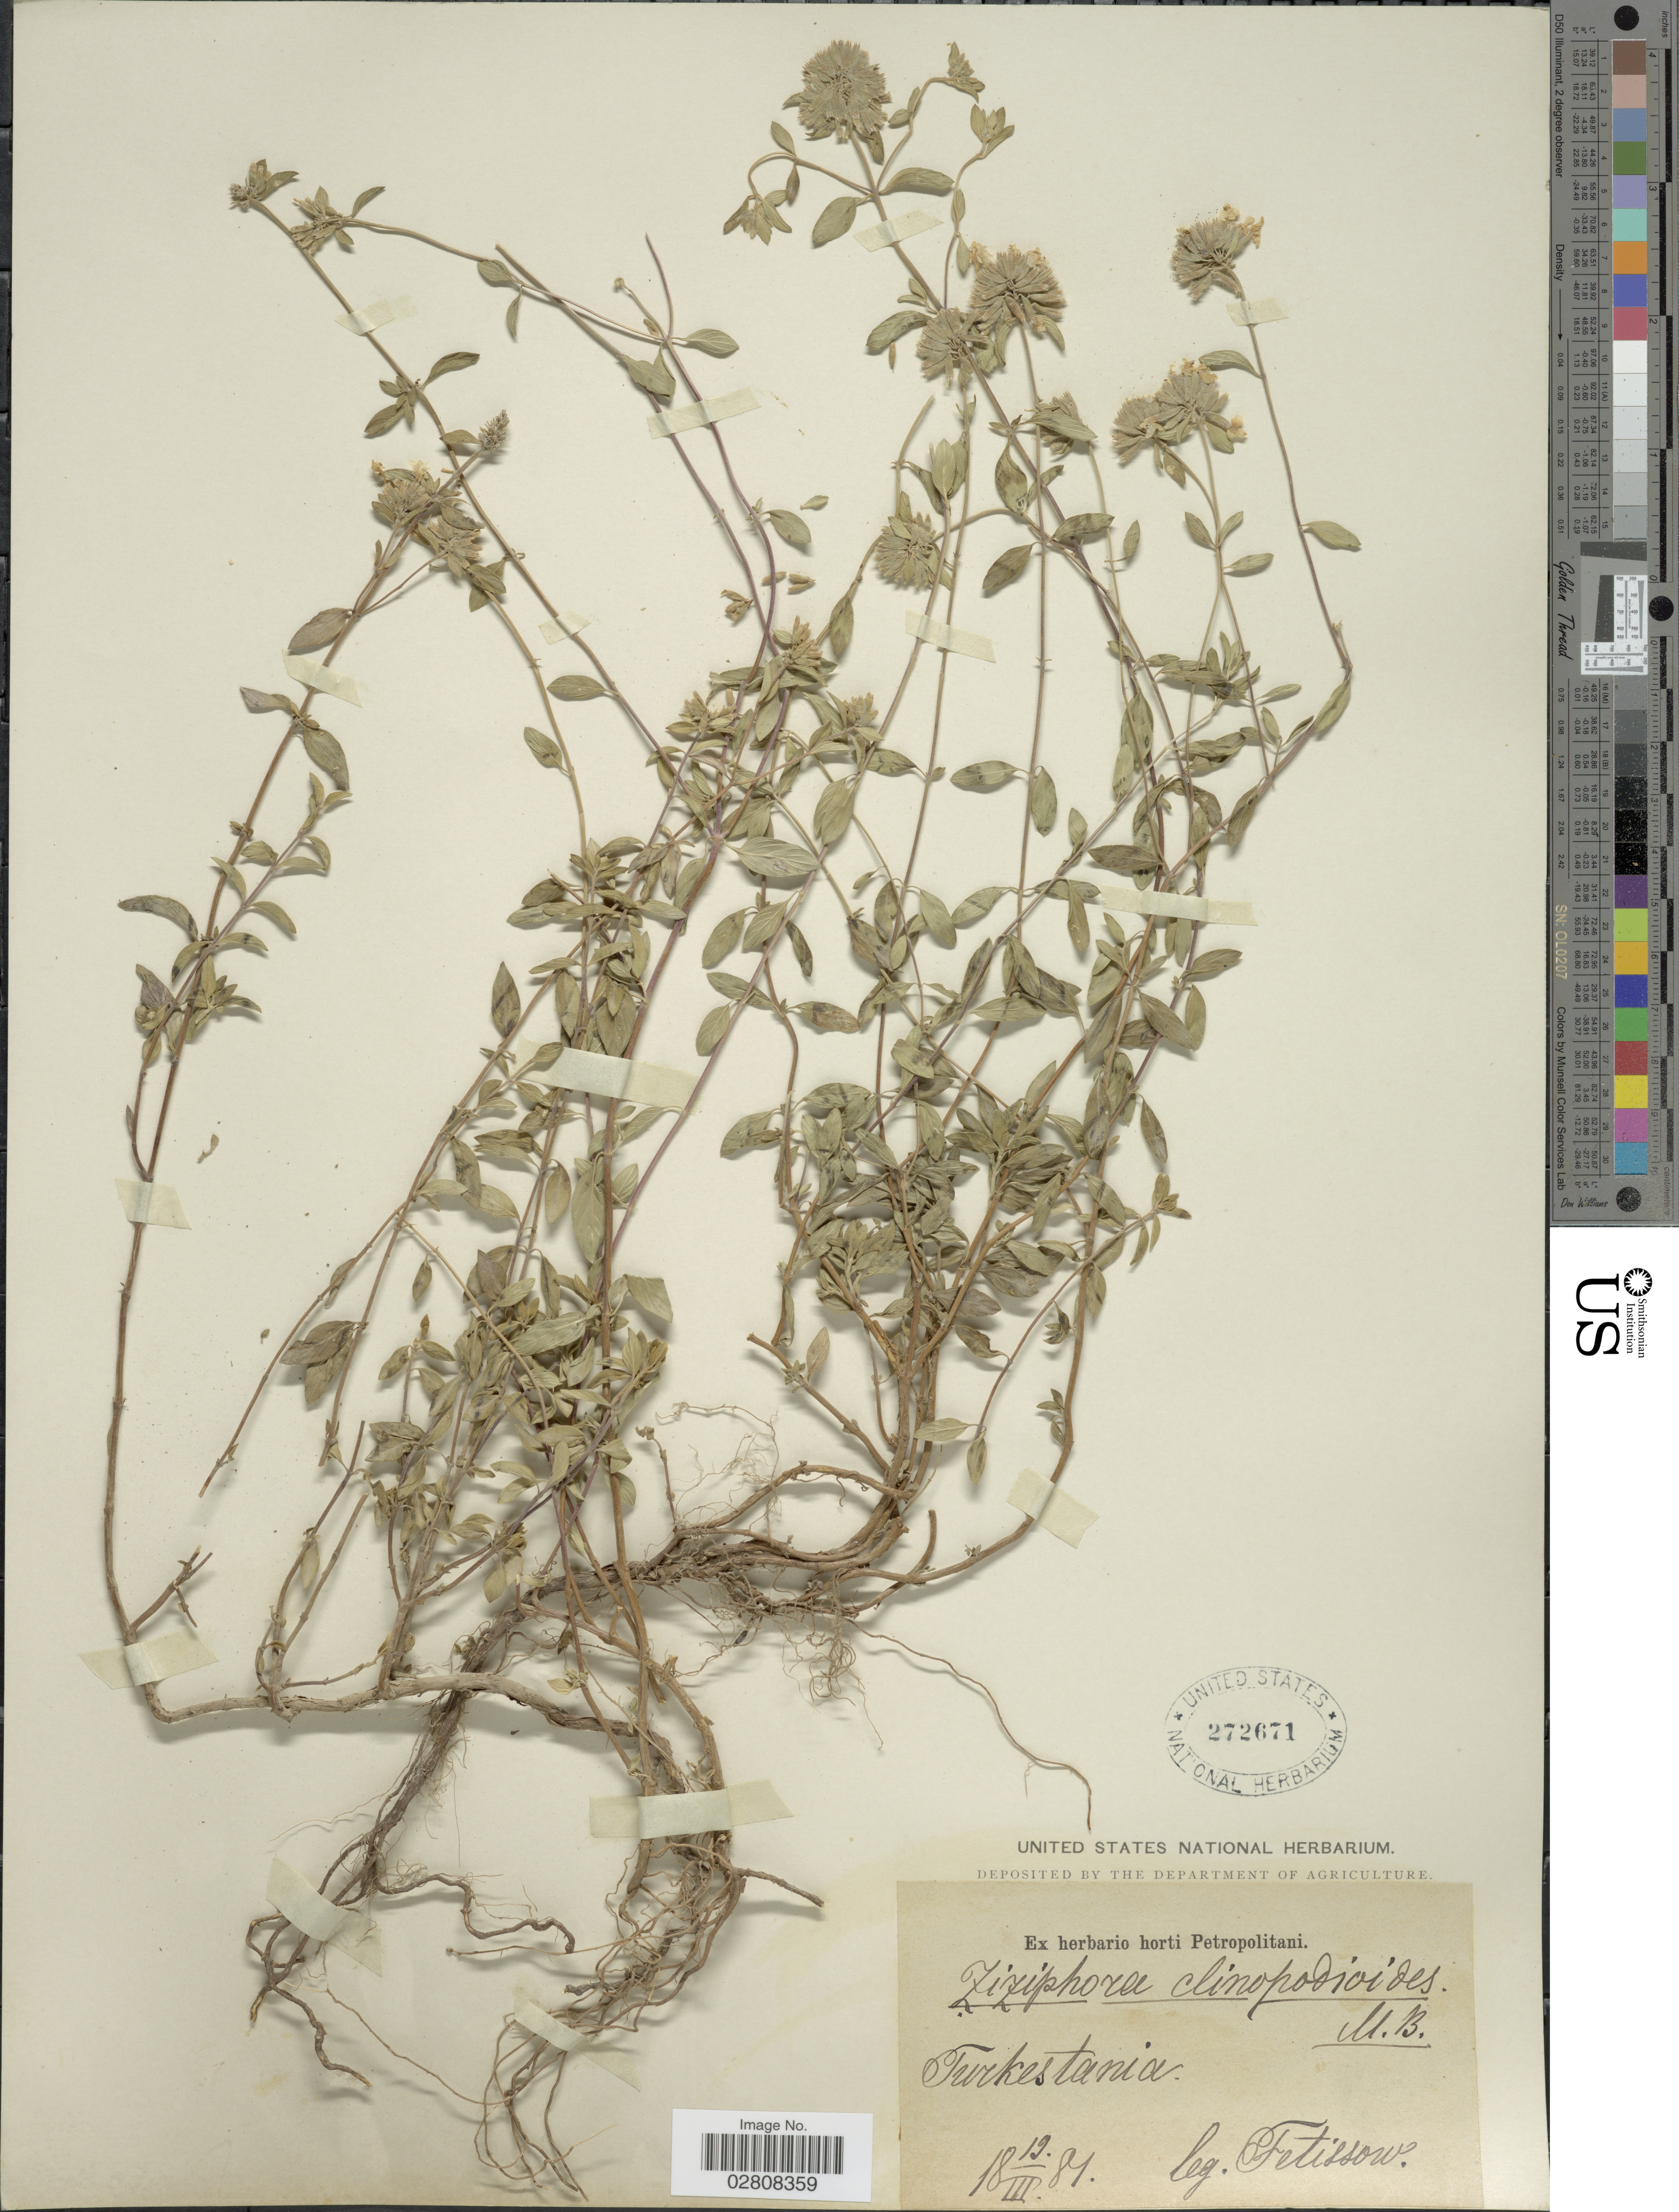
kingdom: Plantae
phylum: Tracheophyta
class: Magnoliopsida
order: Lamiales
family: Lamiaceae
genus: Ziziphora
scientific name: Ziziphora clinopodioides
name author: Lam.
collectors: -. Fetissow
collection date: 1881-03-19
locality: Turkestania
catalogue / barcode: US 272671